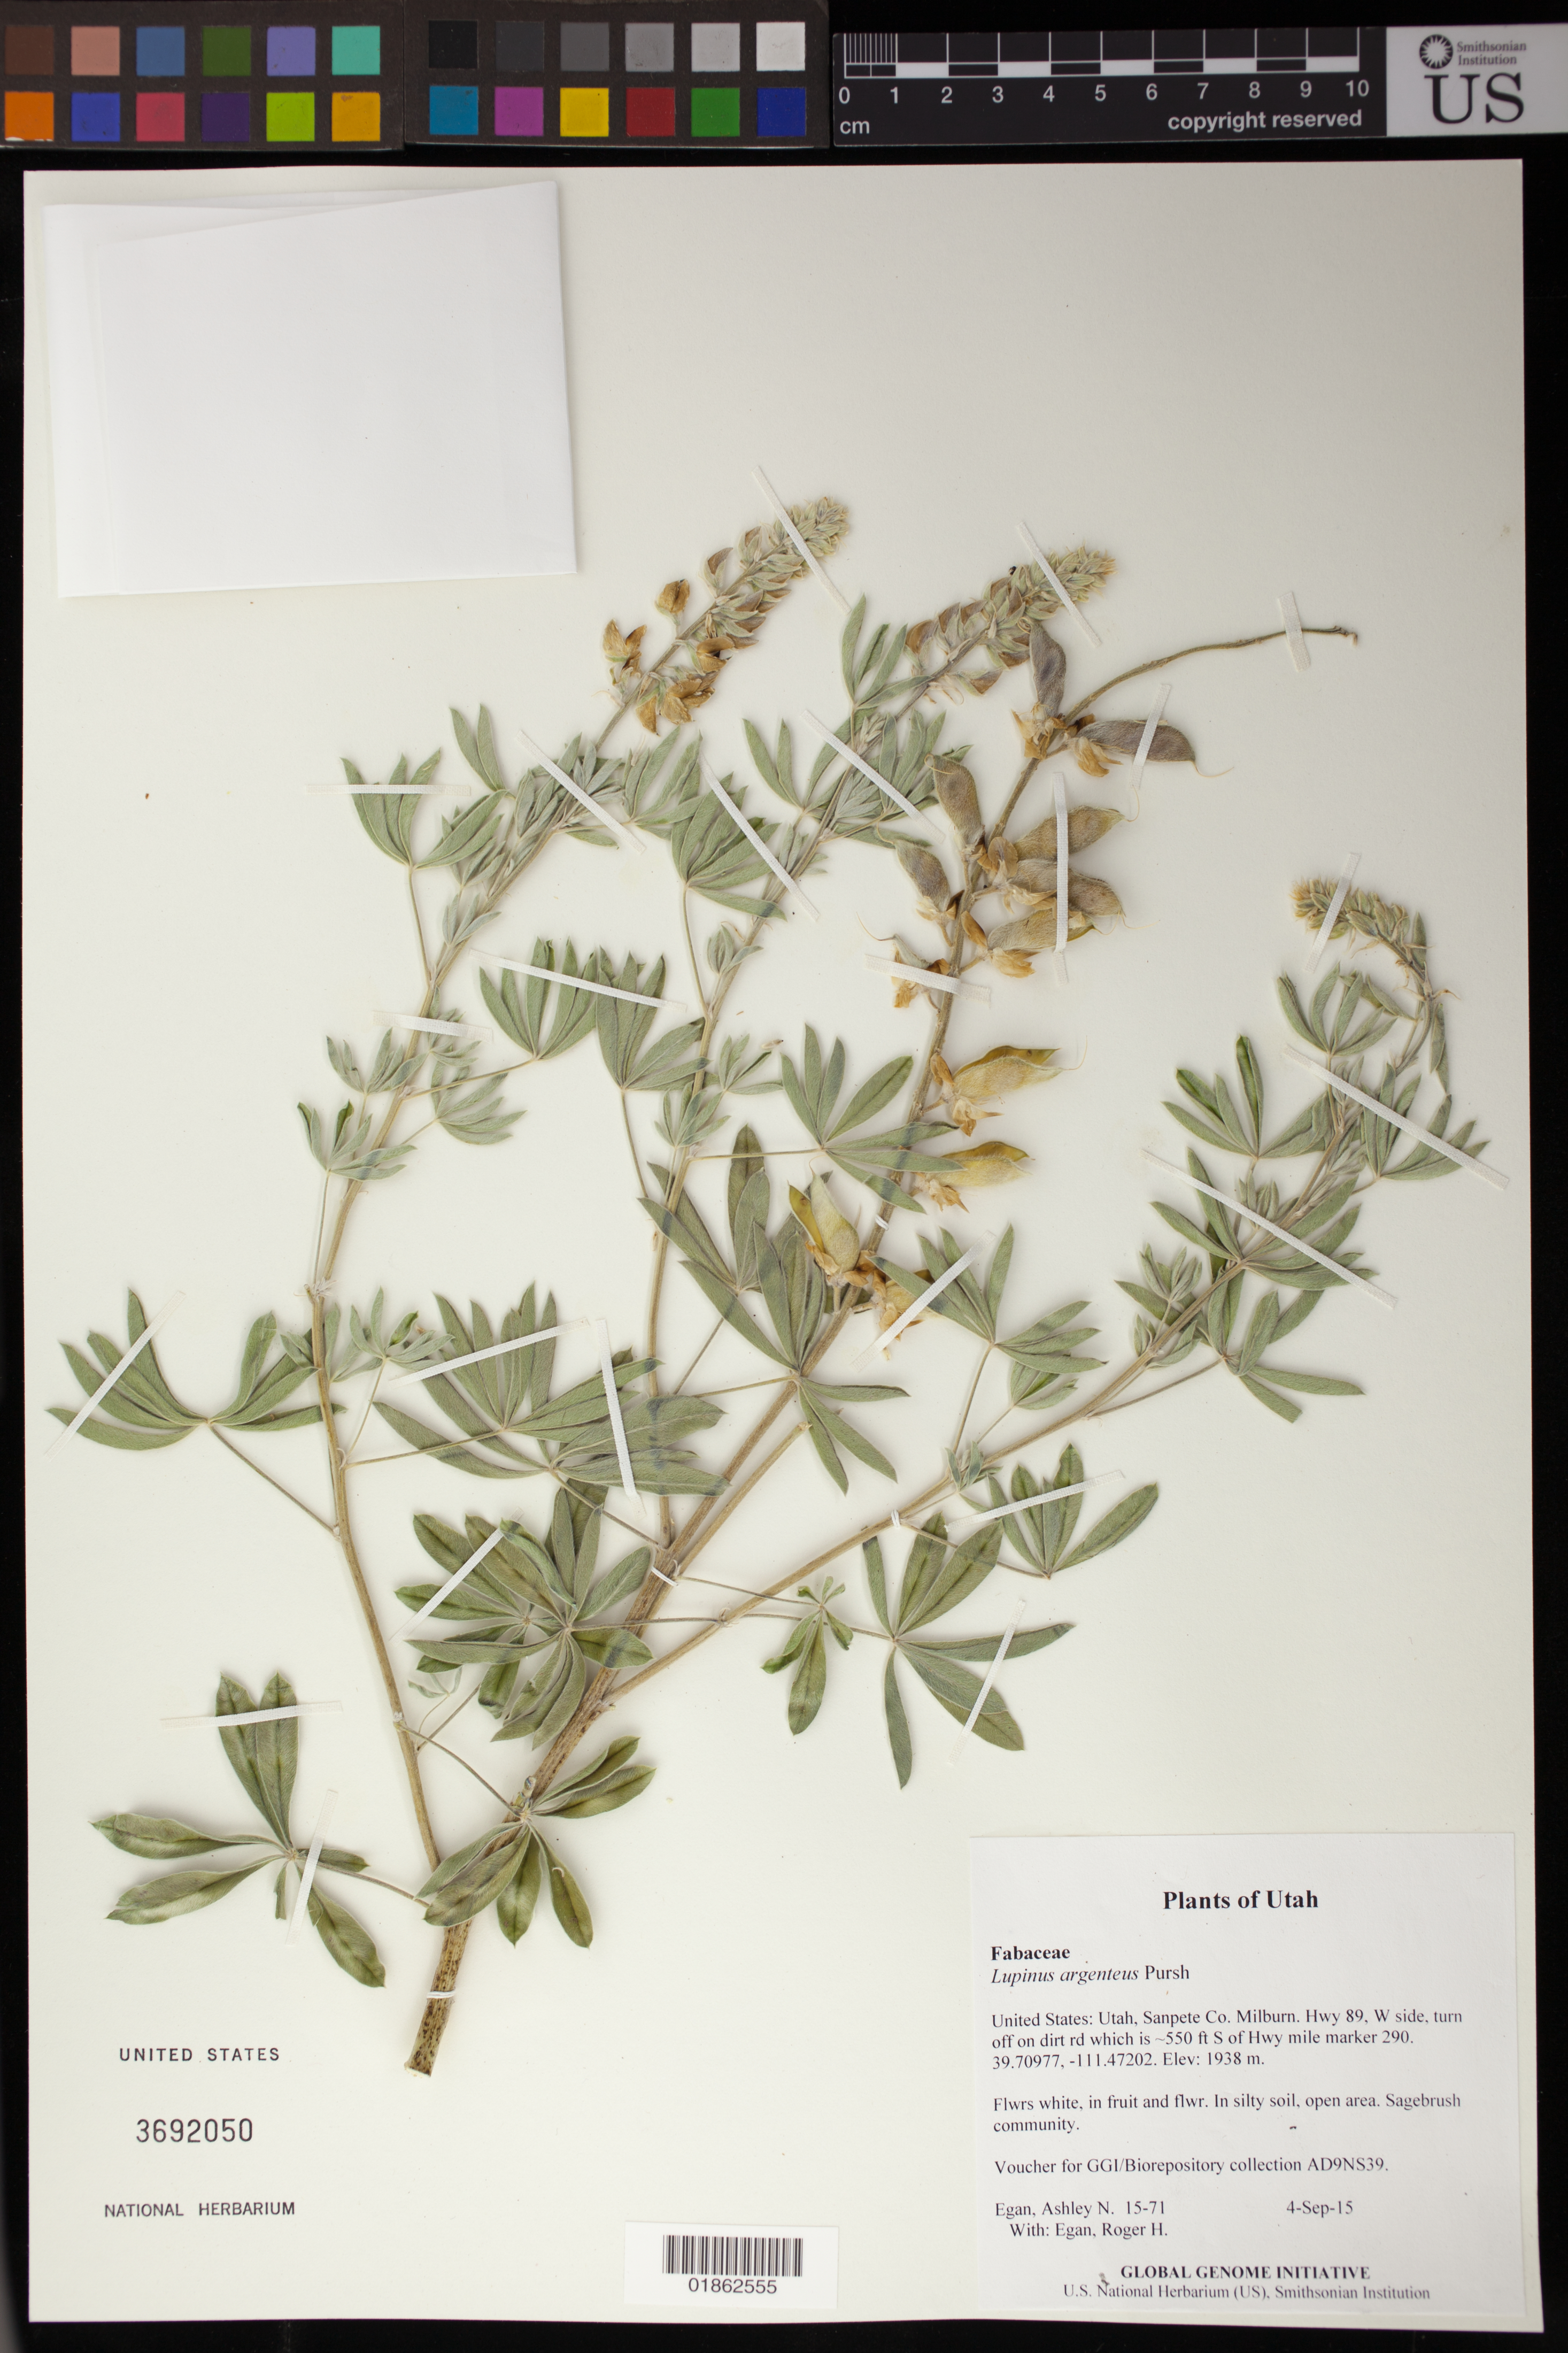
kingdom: Plantae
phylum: Tracheophyta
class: Magnoliopsida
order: Fabales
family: Fabaceae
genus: Lupinus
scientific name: Lupinus argenteus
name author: Pursh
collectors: A. N. Egan & R. H. Egan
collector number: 15-71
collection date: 2015-09-04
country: United States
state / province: Utah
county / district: Sanpete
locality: Milburn. Hwy 89, W side, turn off on dirt rd which is ~550 ft S of Hwy mile marker 290.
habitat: In silty soil, open area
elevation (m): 1938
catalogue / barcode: US 3692050